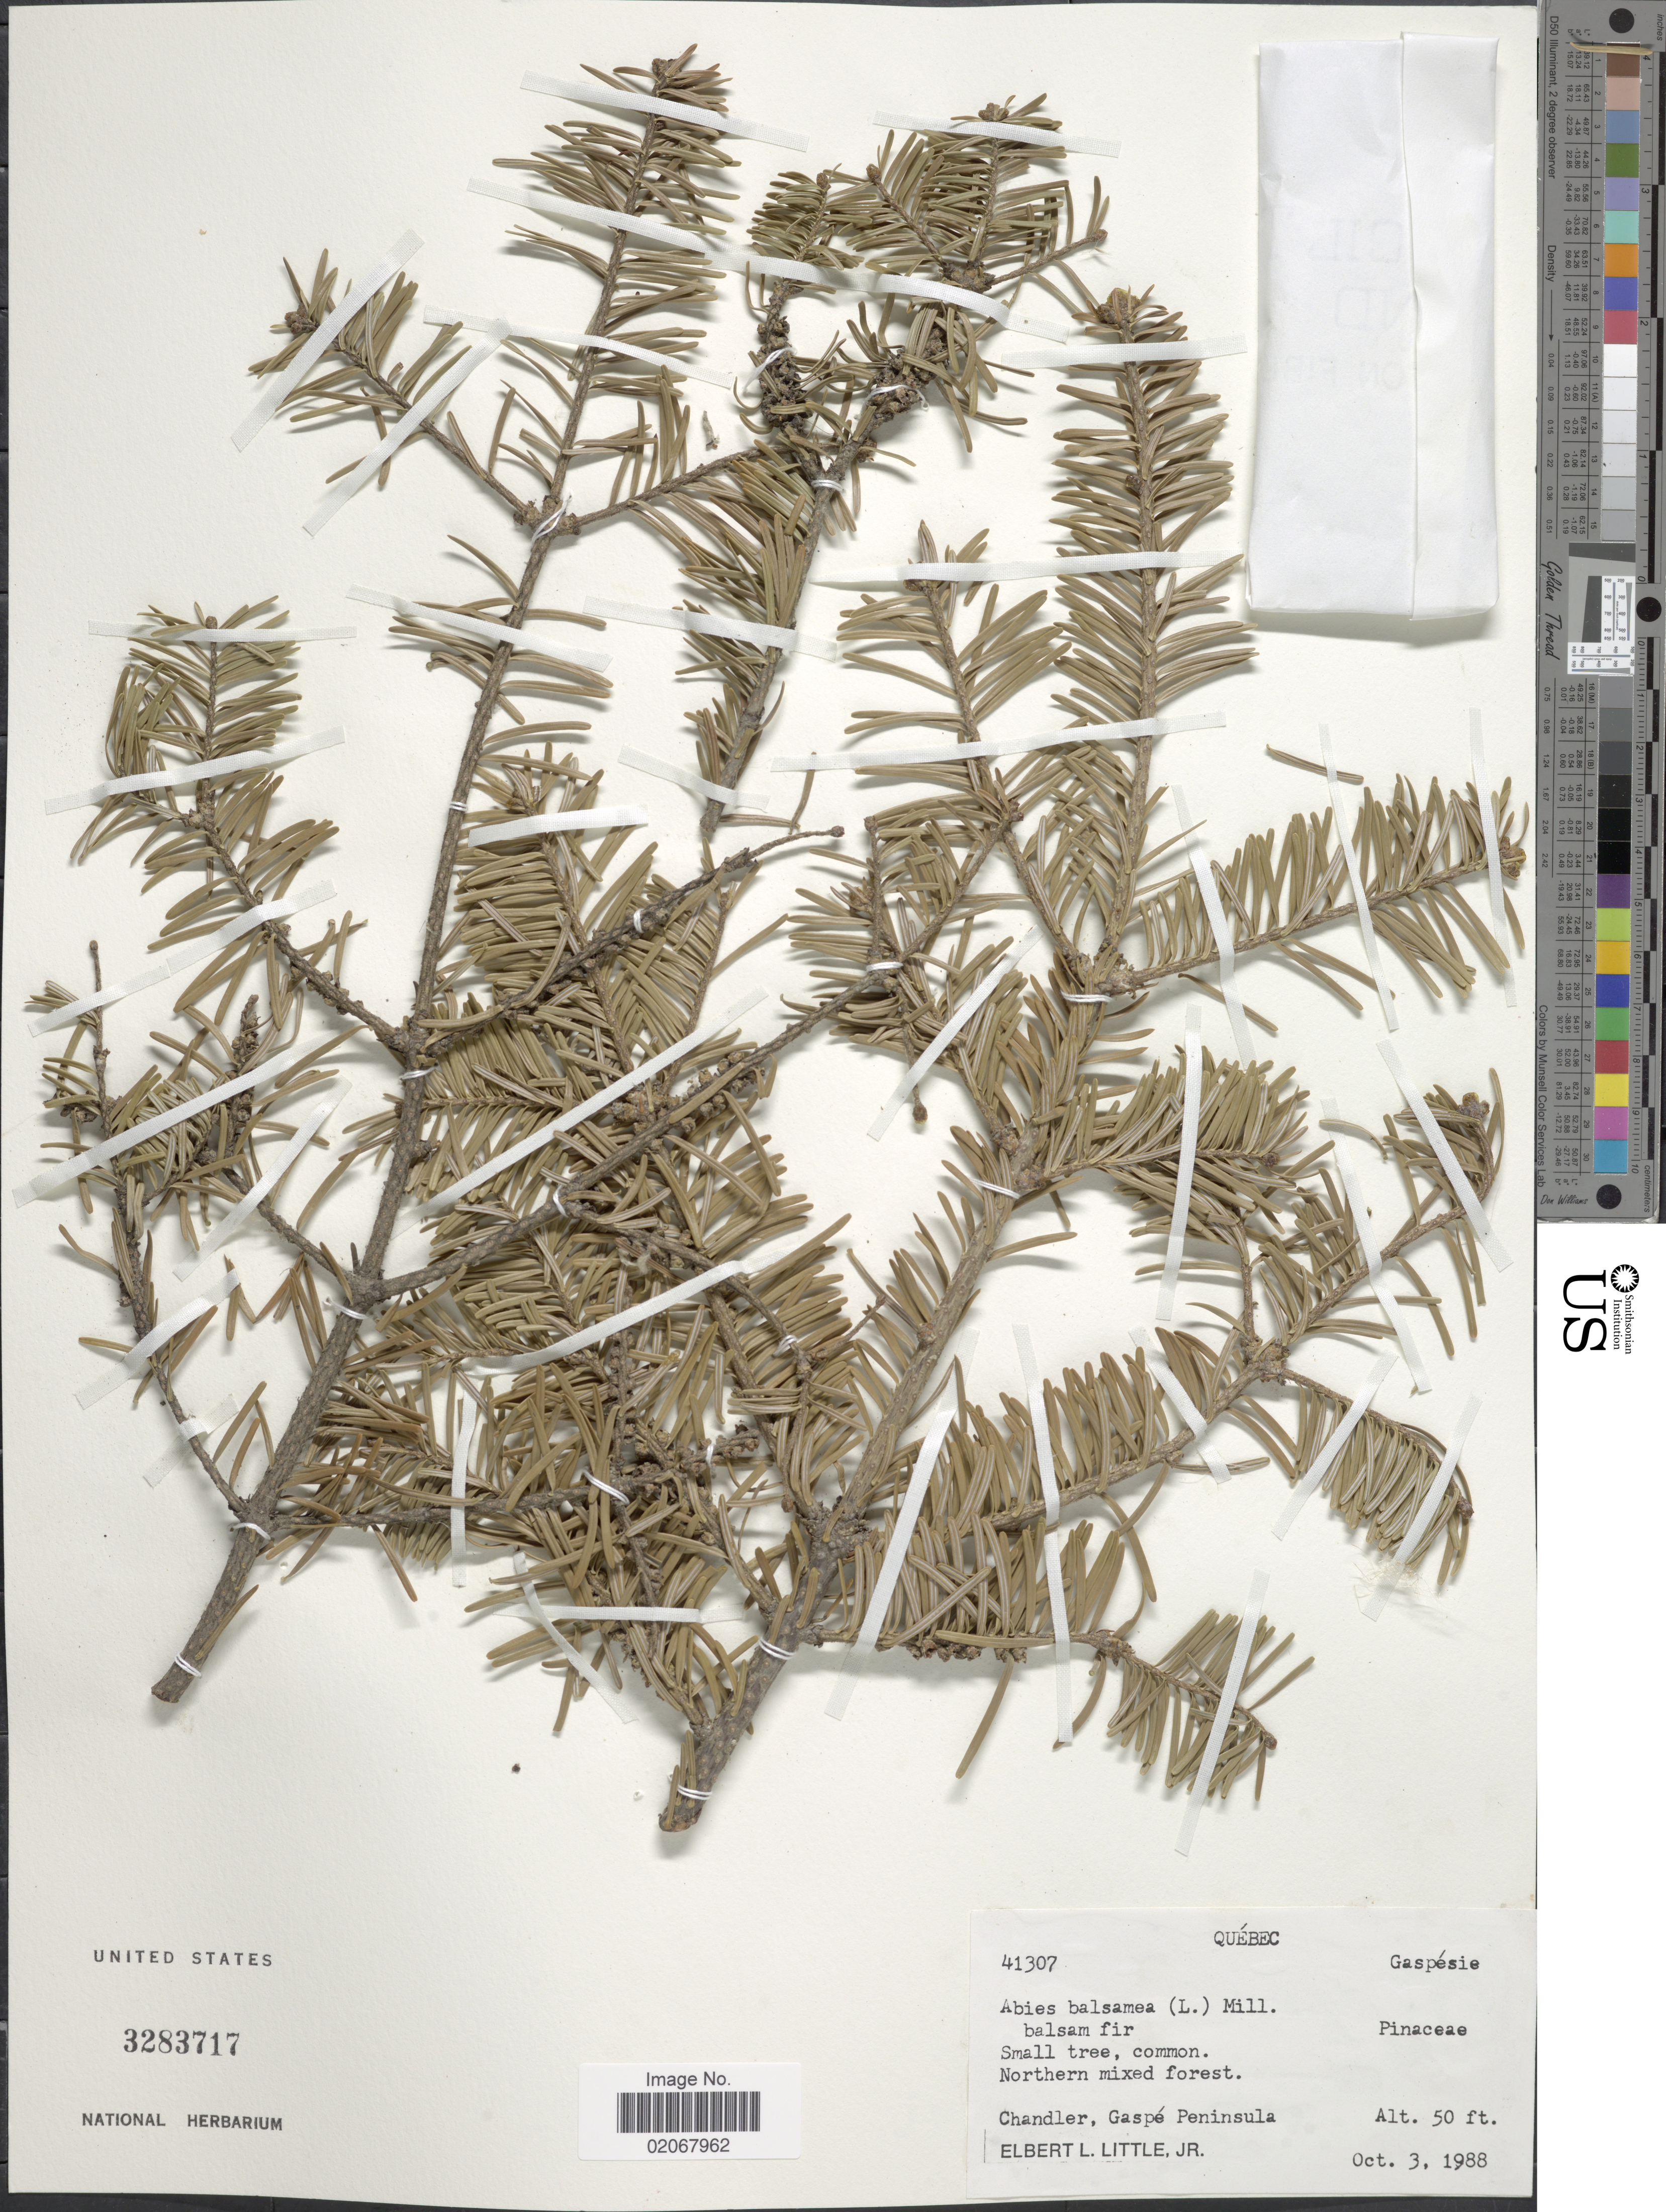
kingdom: Plantae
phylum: Tracheophyta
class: Pinopsida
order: Pinales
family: Pinaceae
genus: Abies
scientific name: Abies balsamea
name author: (L.) Mill.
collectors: E. L. Little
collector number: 41307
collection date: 1988-10-03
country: Canada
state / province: Quebec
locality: Chandler, Gaspe Peninsula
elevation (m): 15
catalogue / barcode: US 3283717